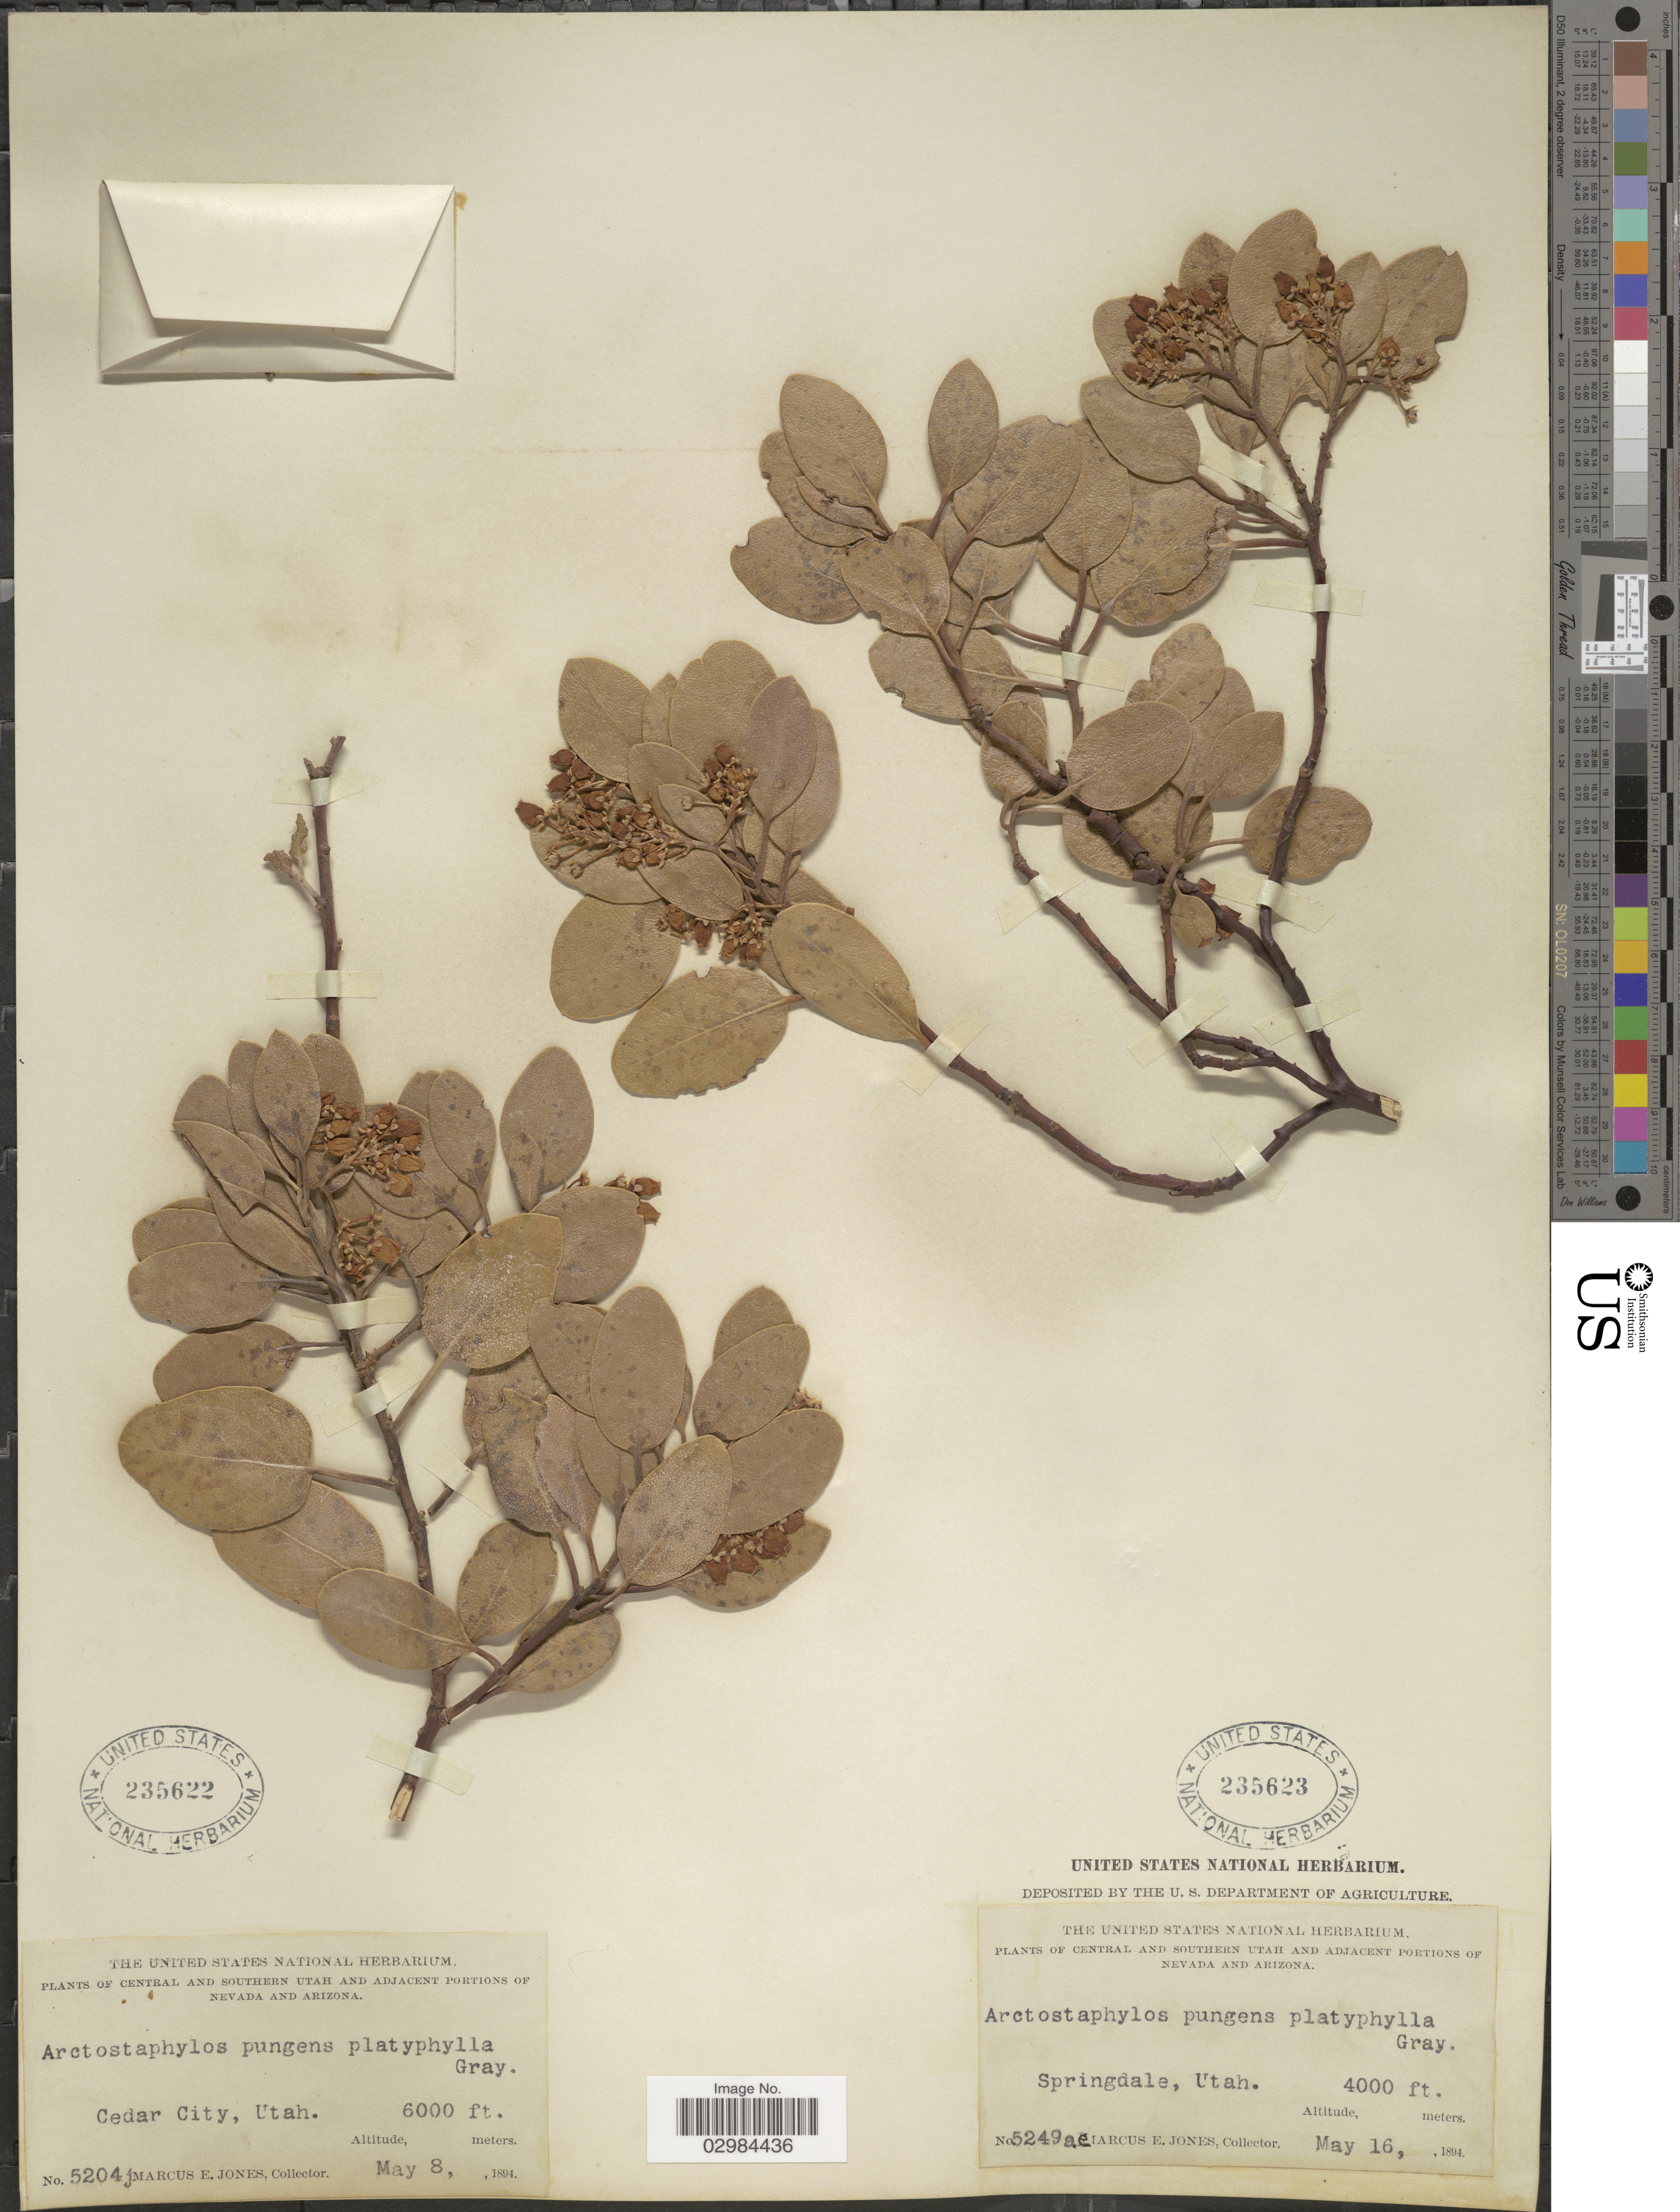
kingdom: Plantae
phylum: Tracheophyta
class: Magnoliopsida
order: Ericales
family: Ericaceae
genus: Arctostaphylos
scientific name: Arctostaphylos platyphylla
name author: (A. Gray) Kuntze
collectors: M. E. Jones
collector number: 5249ae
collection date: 1894-05-16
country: United States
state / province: Utah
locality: Central and Southern Utah. Springdale.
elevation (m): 1219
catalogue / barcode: US 235623